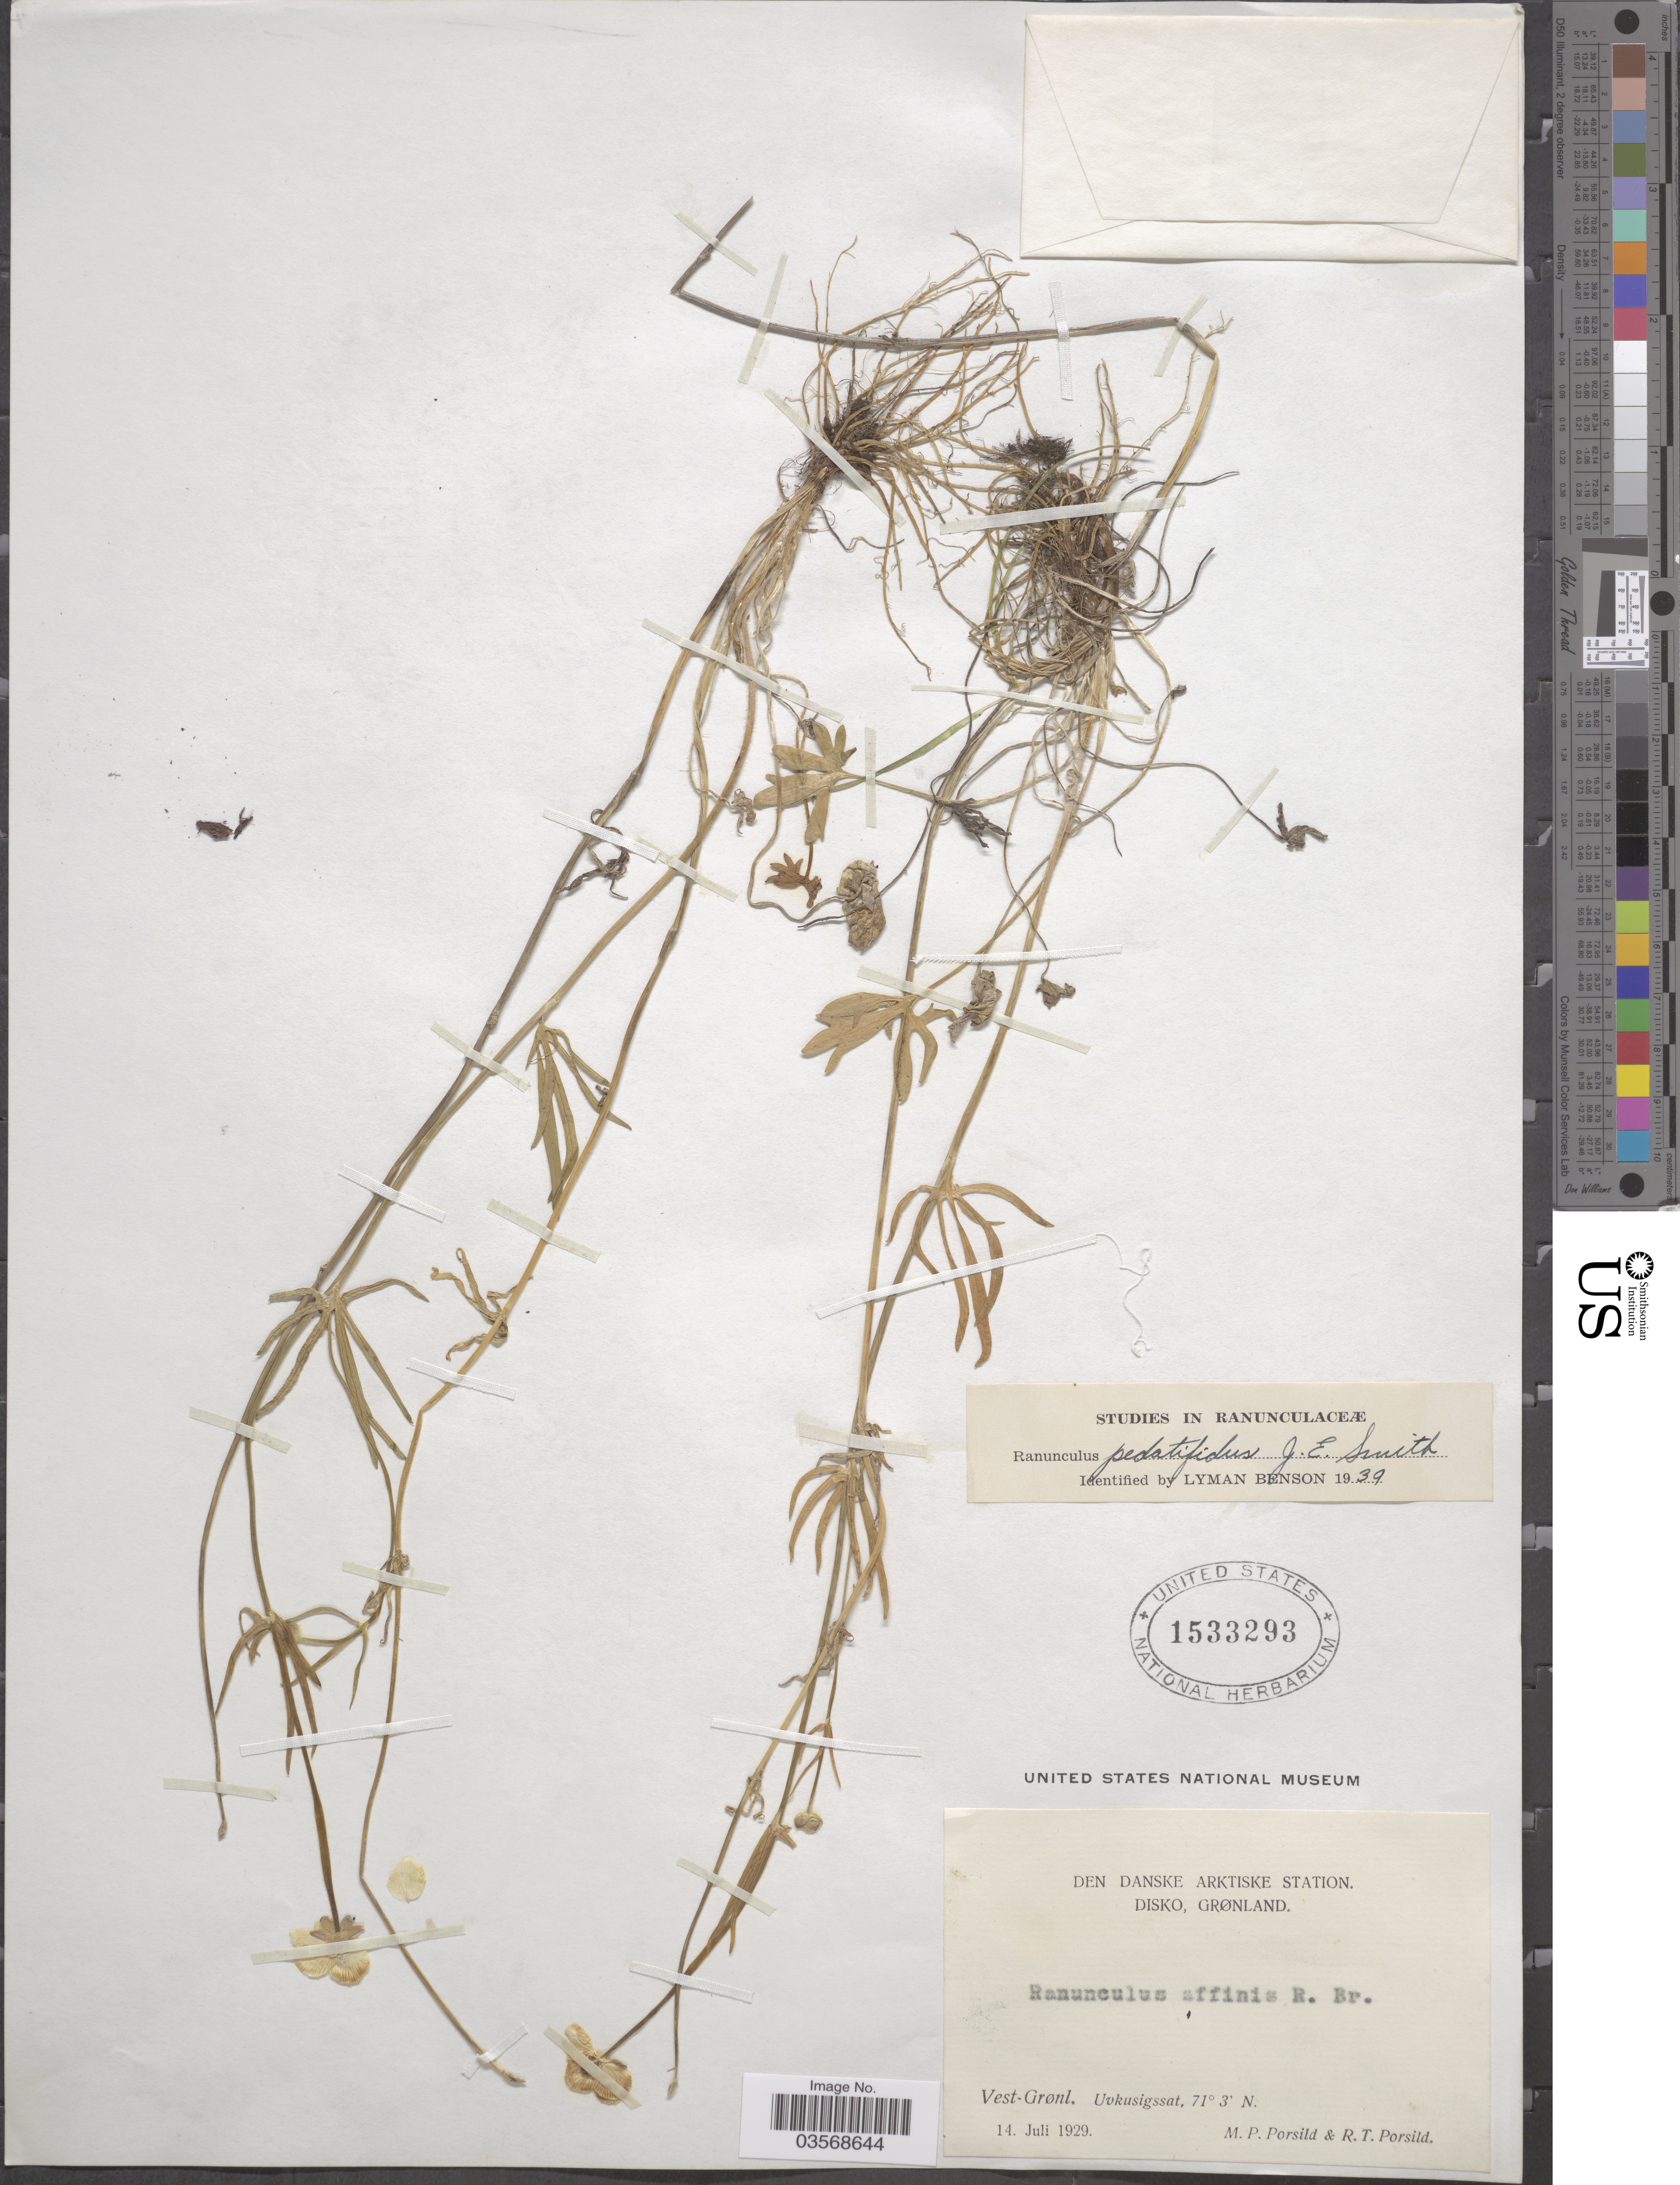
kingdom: Plantae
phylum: Tracheophyta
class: Magnoliopsida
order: Ranunculales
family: Ranunculaceae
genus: Ranunculus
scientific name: Ranunculus peduncularis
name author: Sm.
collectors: M. P. Porsild & R. T. Porsild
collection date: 1929-07-14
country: Greenland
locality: Den Danske Arktiske Station. Disko. Grønland. Vest-Grønl. Uvkusigssat.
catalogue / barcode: US 1533293